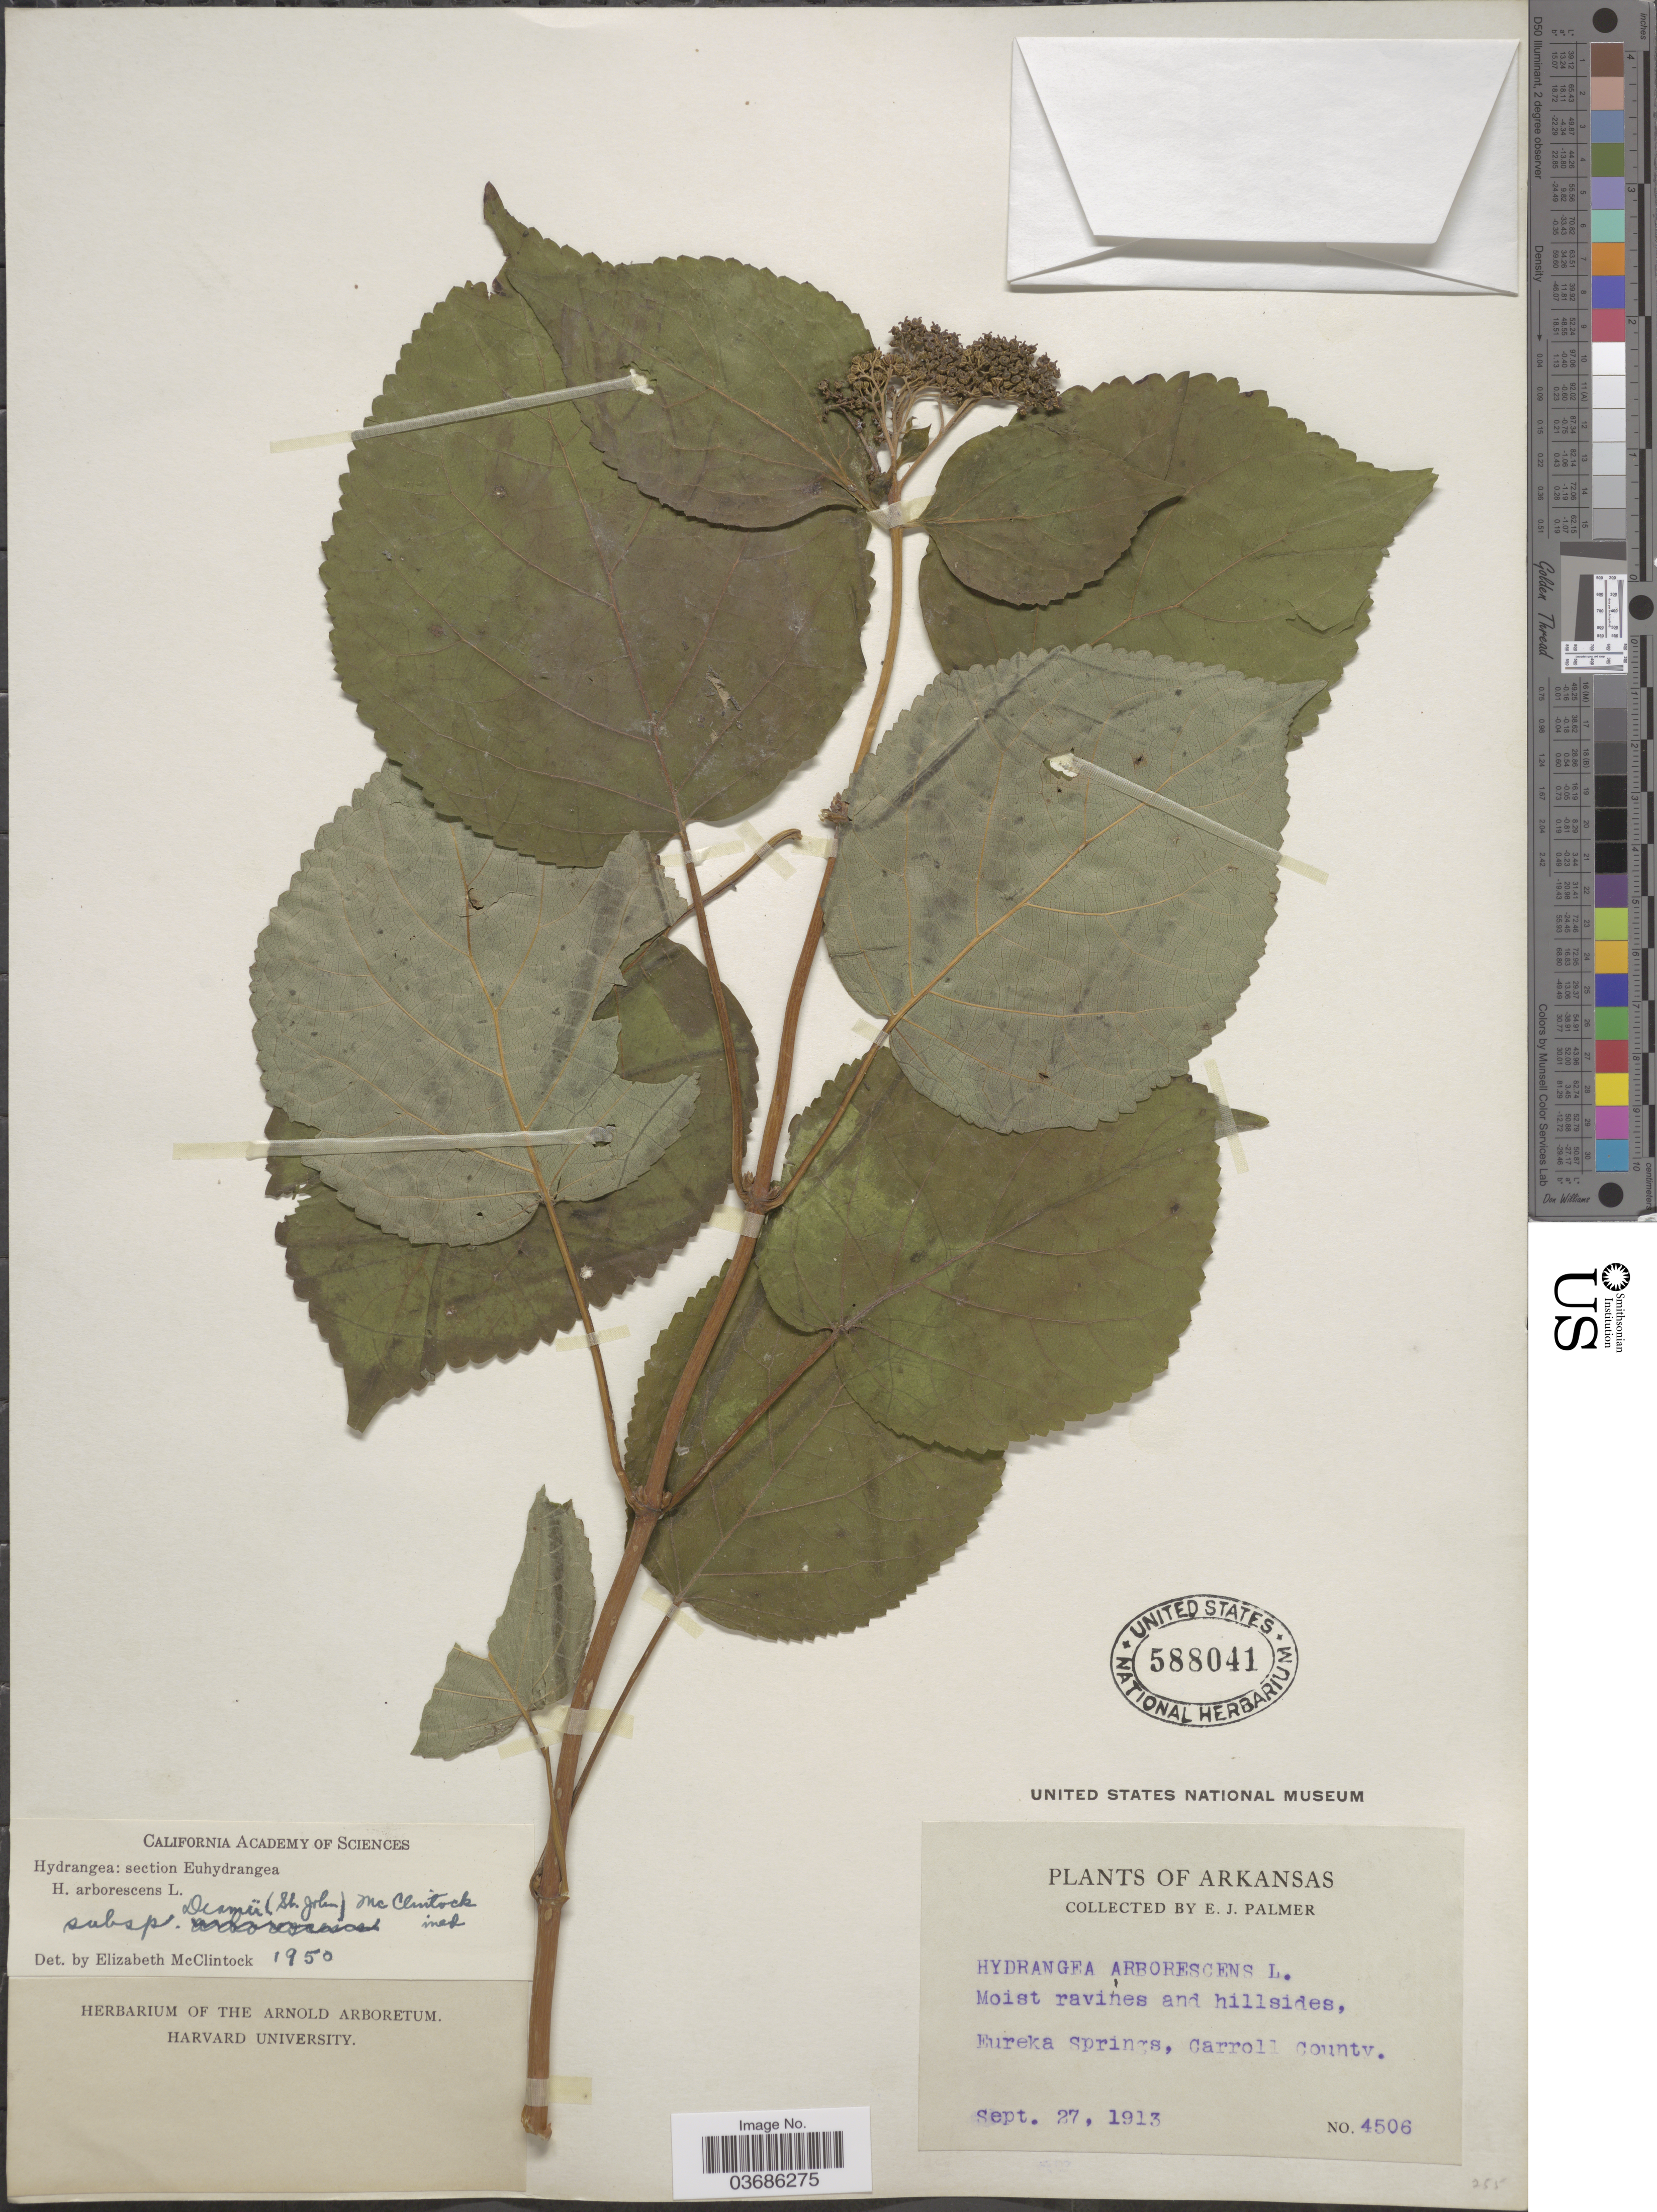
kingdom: Plantae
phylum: Tracheophyta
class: Magnoliopsida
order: Cornales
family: Hydrangeaceae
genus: Hydrangea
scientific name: Hydrangea arborescens var. deamii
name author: H. St. John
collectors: E. J. Palmer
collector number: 4506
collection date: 1913-09-27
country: United States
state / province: Arkansas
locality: Moist ravines and hillsides, Eureka Springs, Carroll County.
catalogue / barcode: US 588041